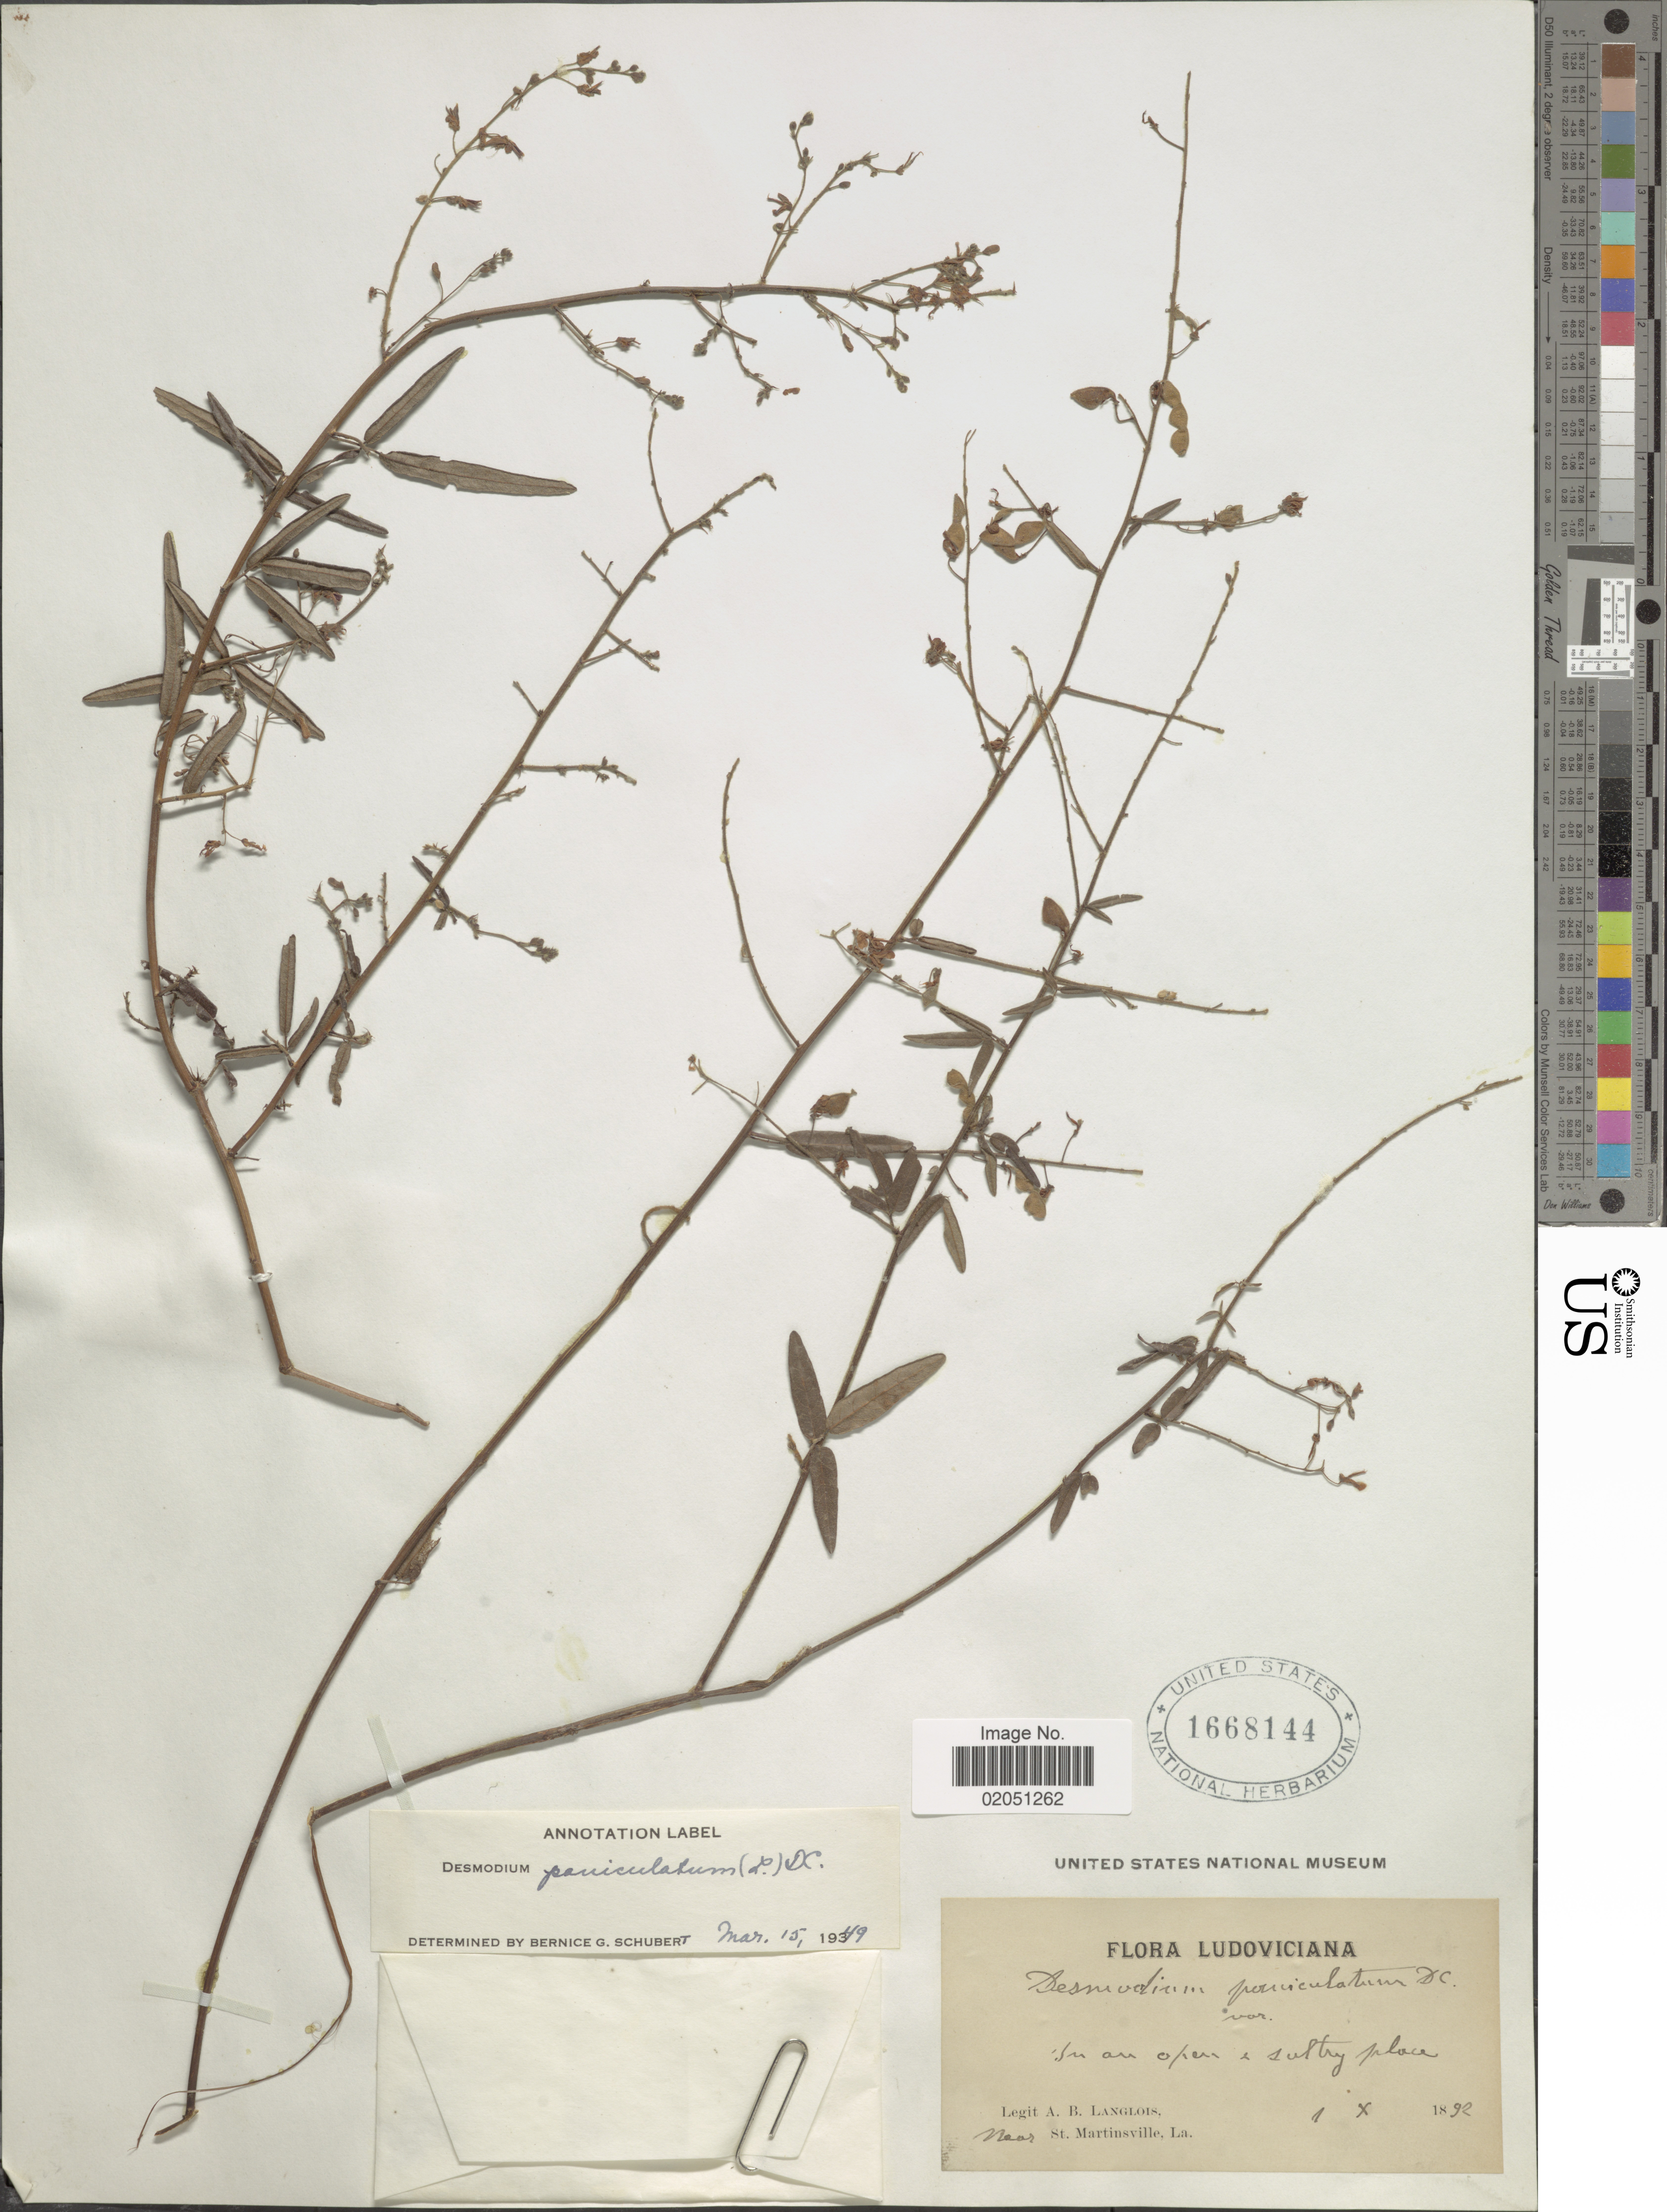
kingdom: Plantae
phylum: Tracheophyta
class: Magnoliopsida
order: Fabales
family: Fabaceae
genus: Desmodium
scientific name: Desmodium paniculatum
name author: (L.) DC.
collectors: A. Langlois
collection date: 1892-10-01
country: United States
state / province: Louisiana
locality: Ludoviciana, In an open e sultry place, Near St Martinsville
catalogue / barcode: US 1668144